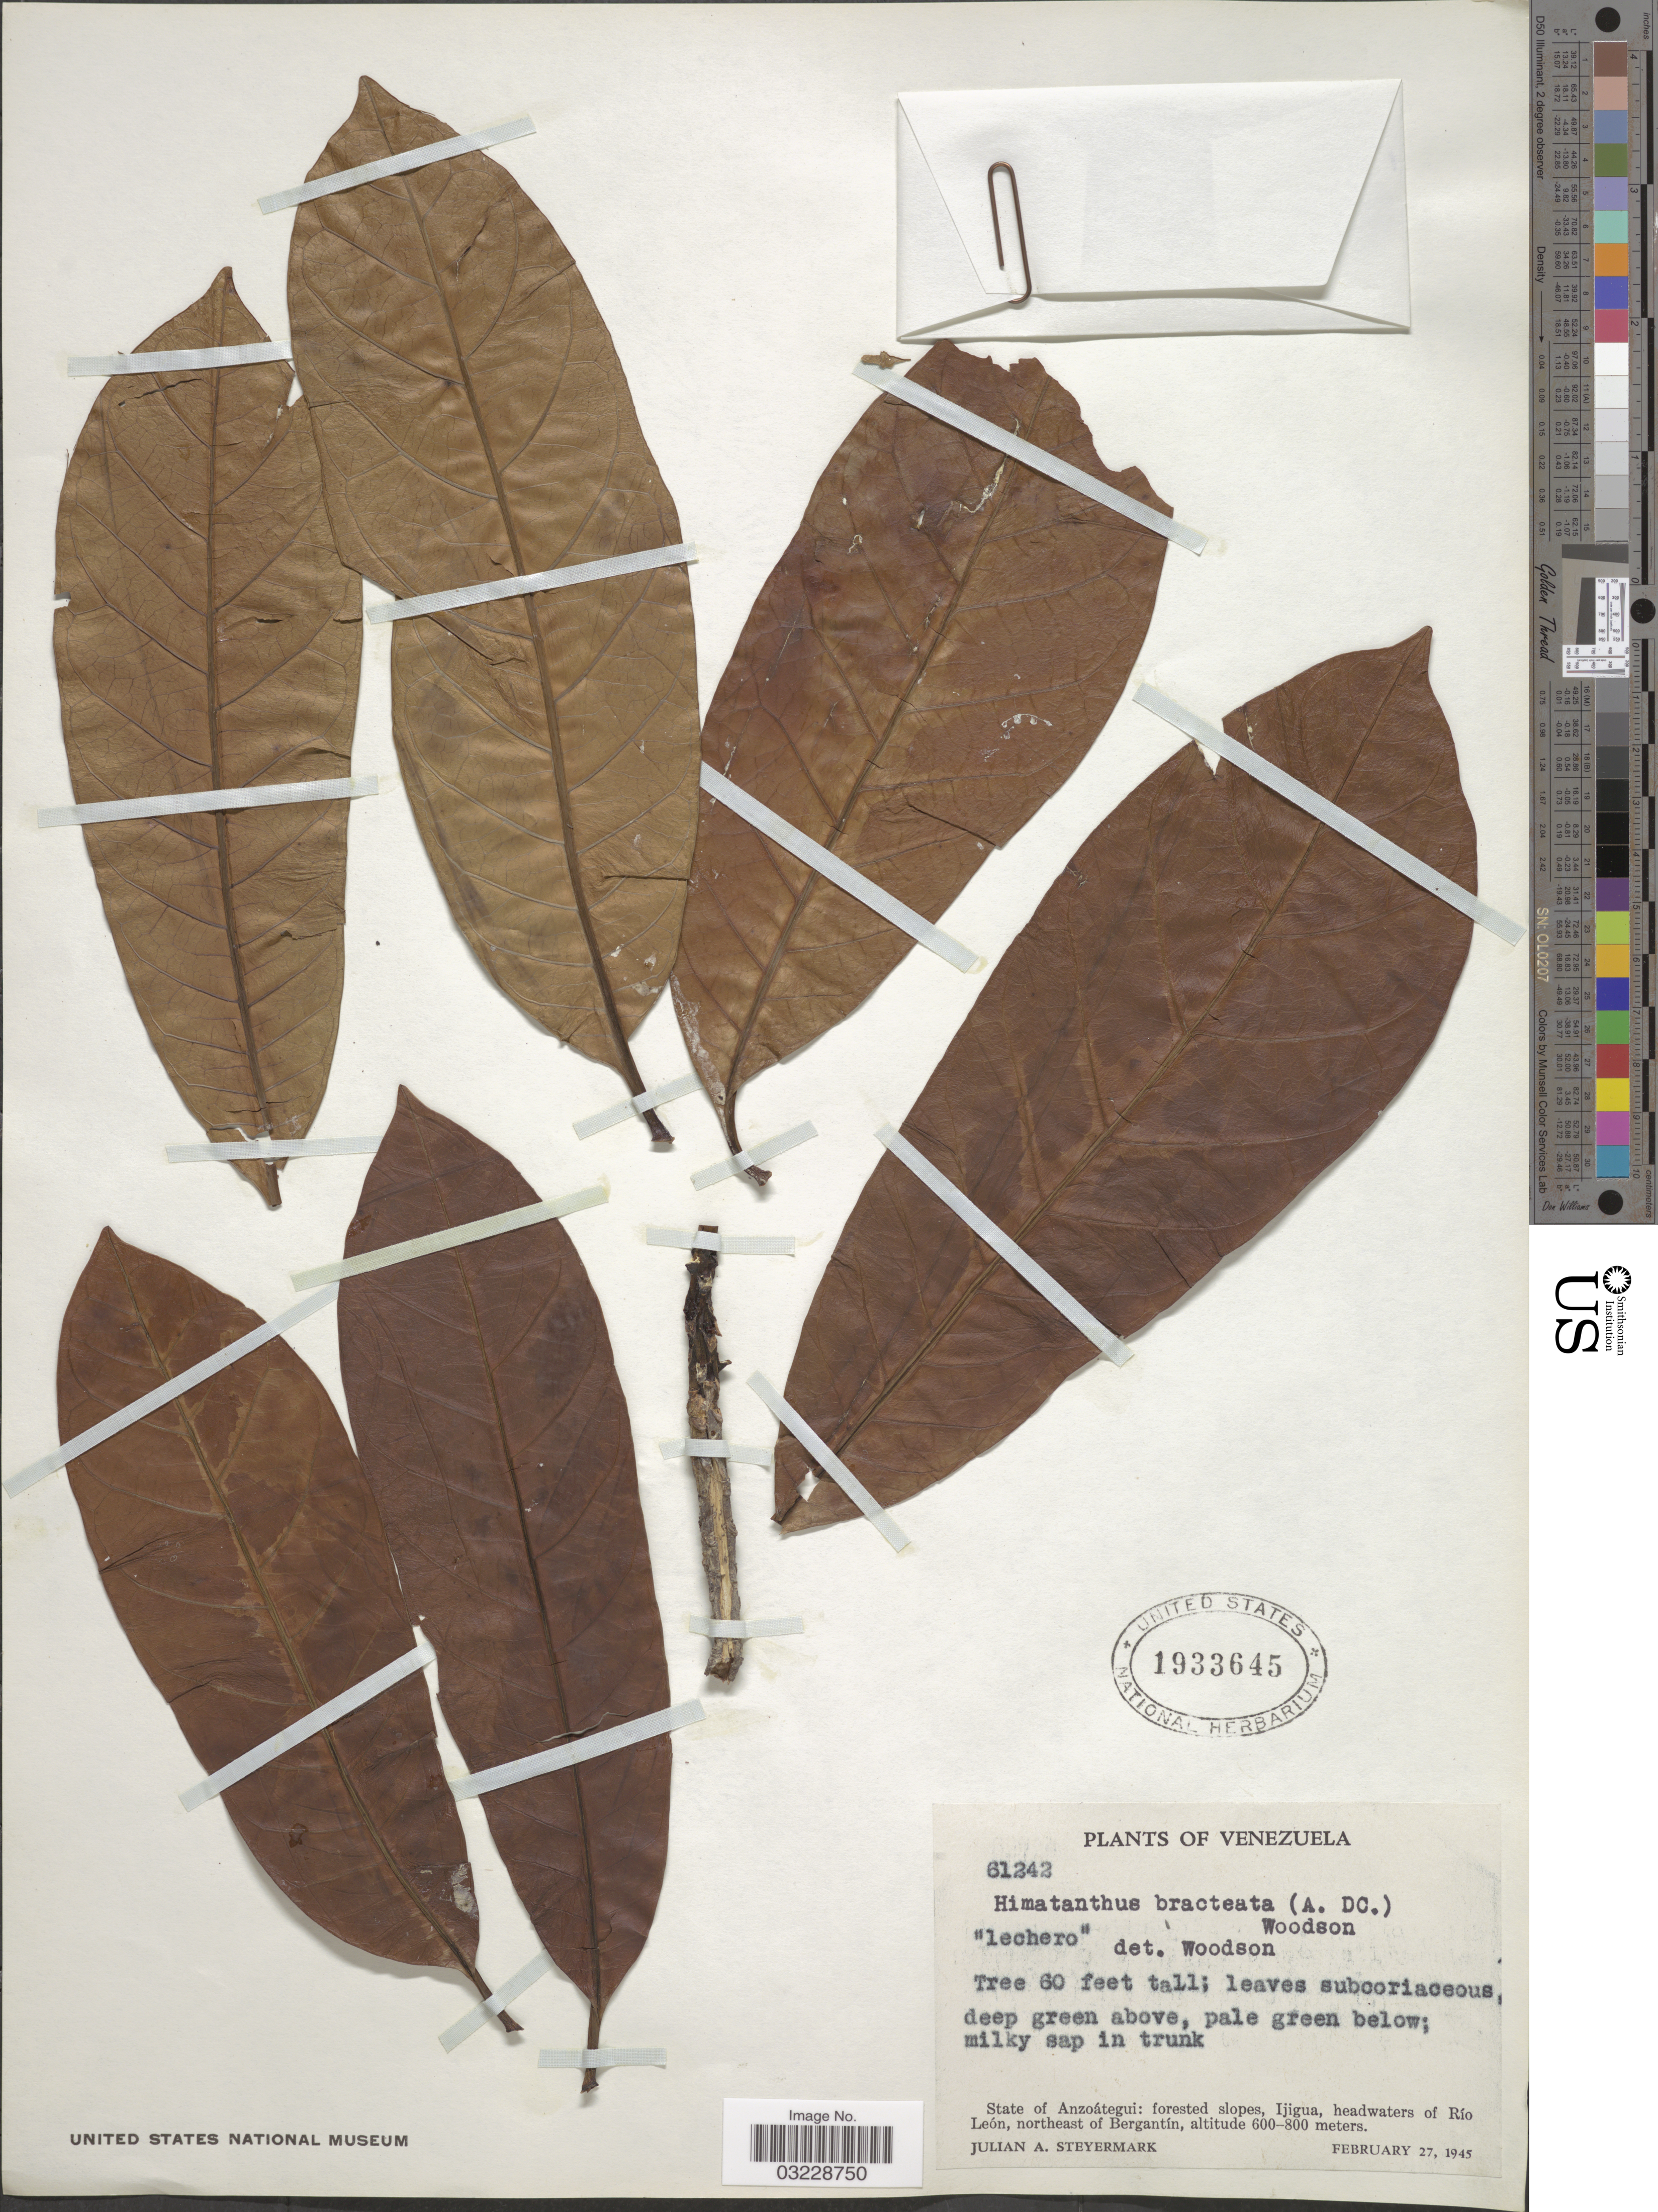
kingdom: Plantae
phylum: Tracheophyta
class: Magnoliopsida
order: Gentianales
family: Apocynaceae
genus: Himatanthus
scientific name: Himatanthus bracteatus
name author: (A. DC.) Woodson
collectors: J. Steyermark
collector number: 61242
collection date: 1945-02-27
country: Venezuela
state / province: Anzoategui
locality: Ijigua, headwaters of Río León, northeast of Bergantín.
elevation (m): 600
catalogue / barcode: US 1933645